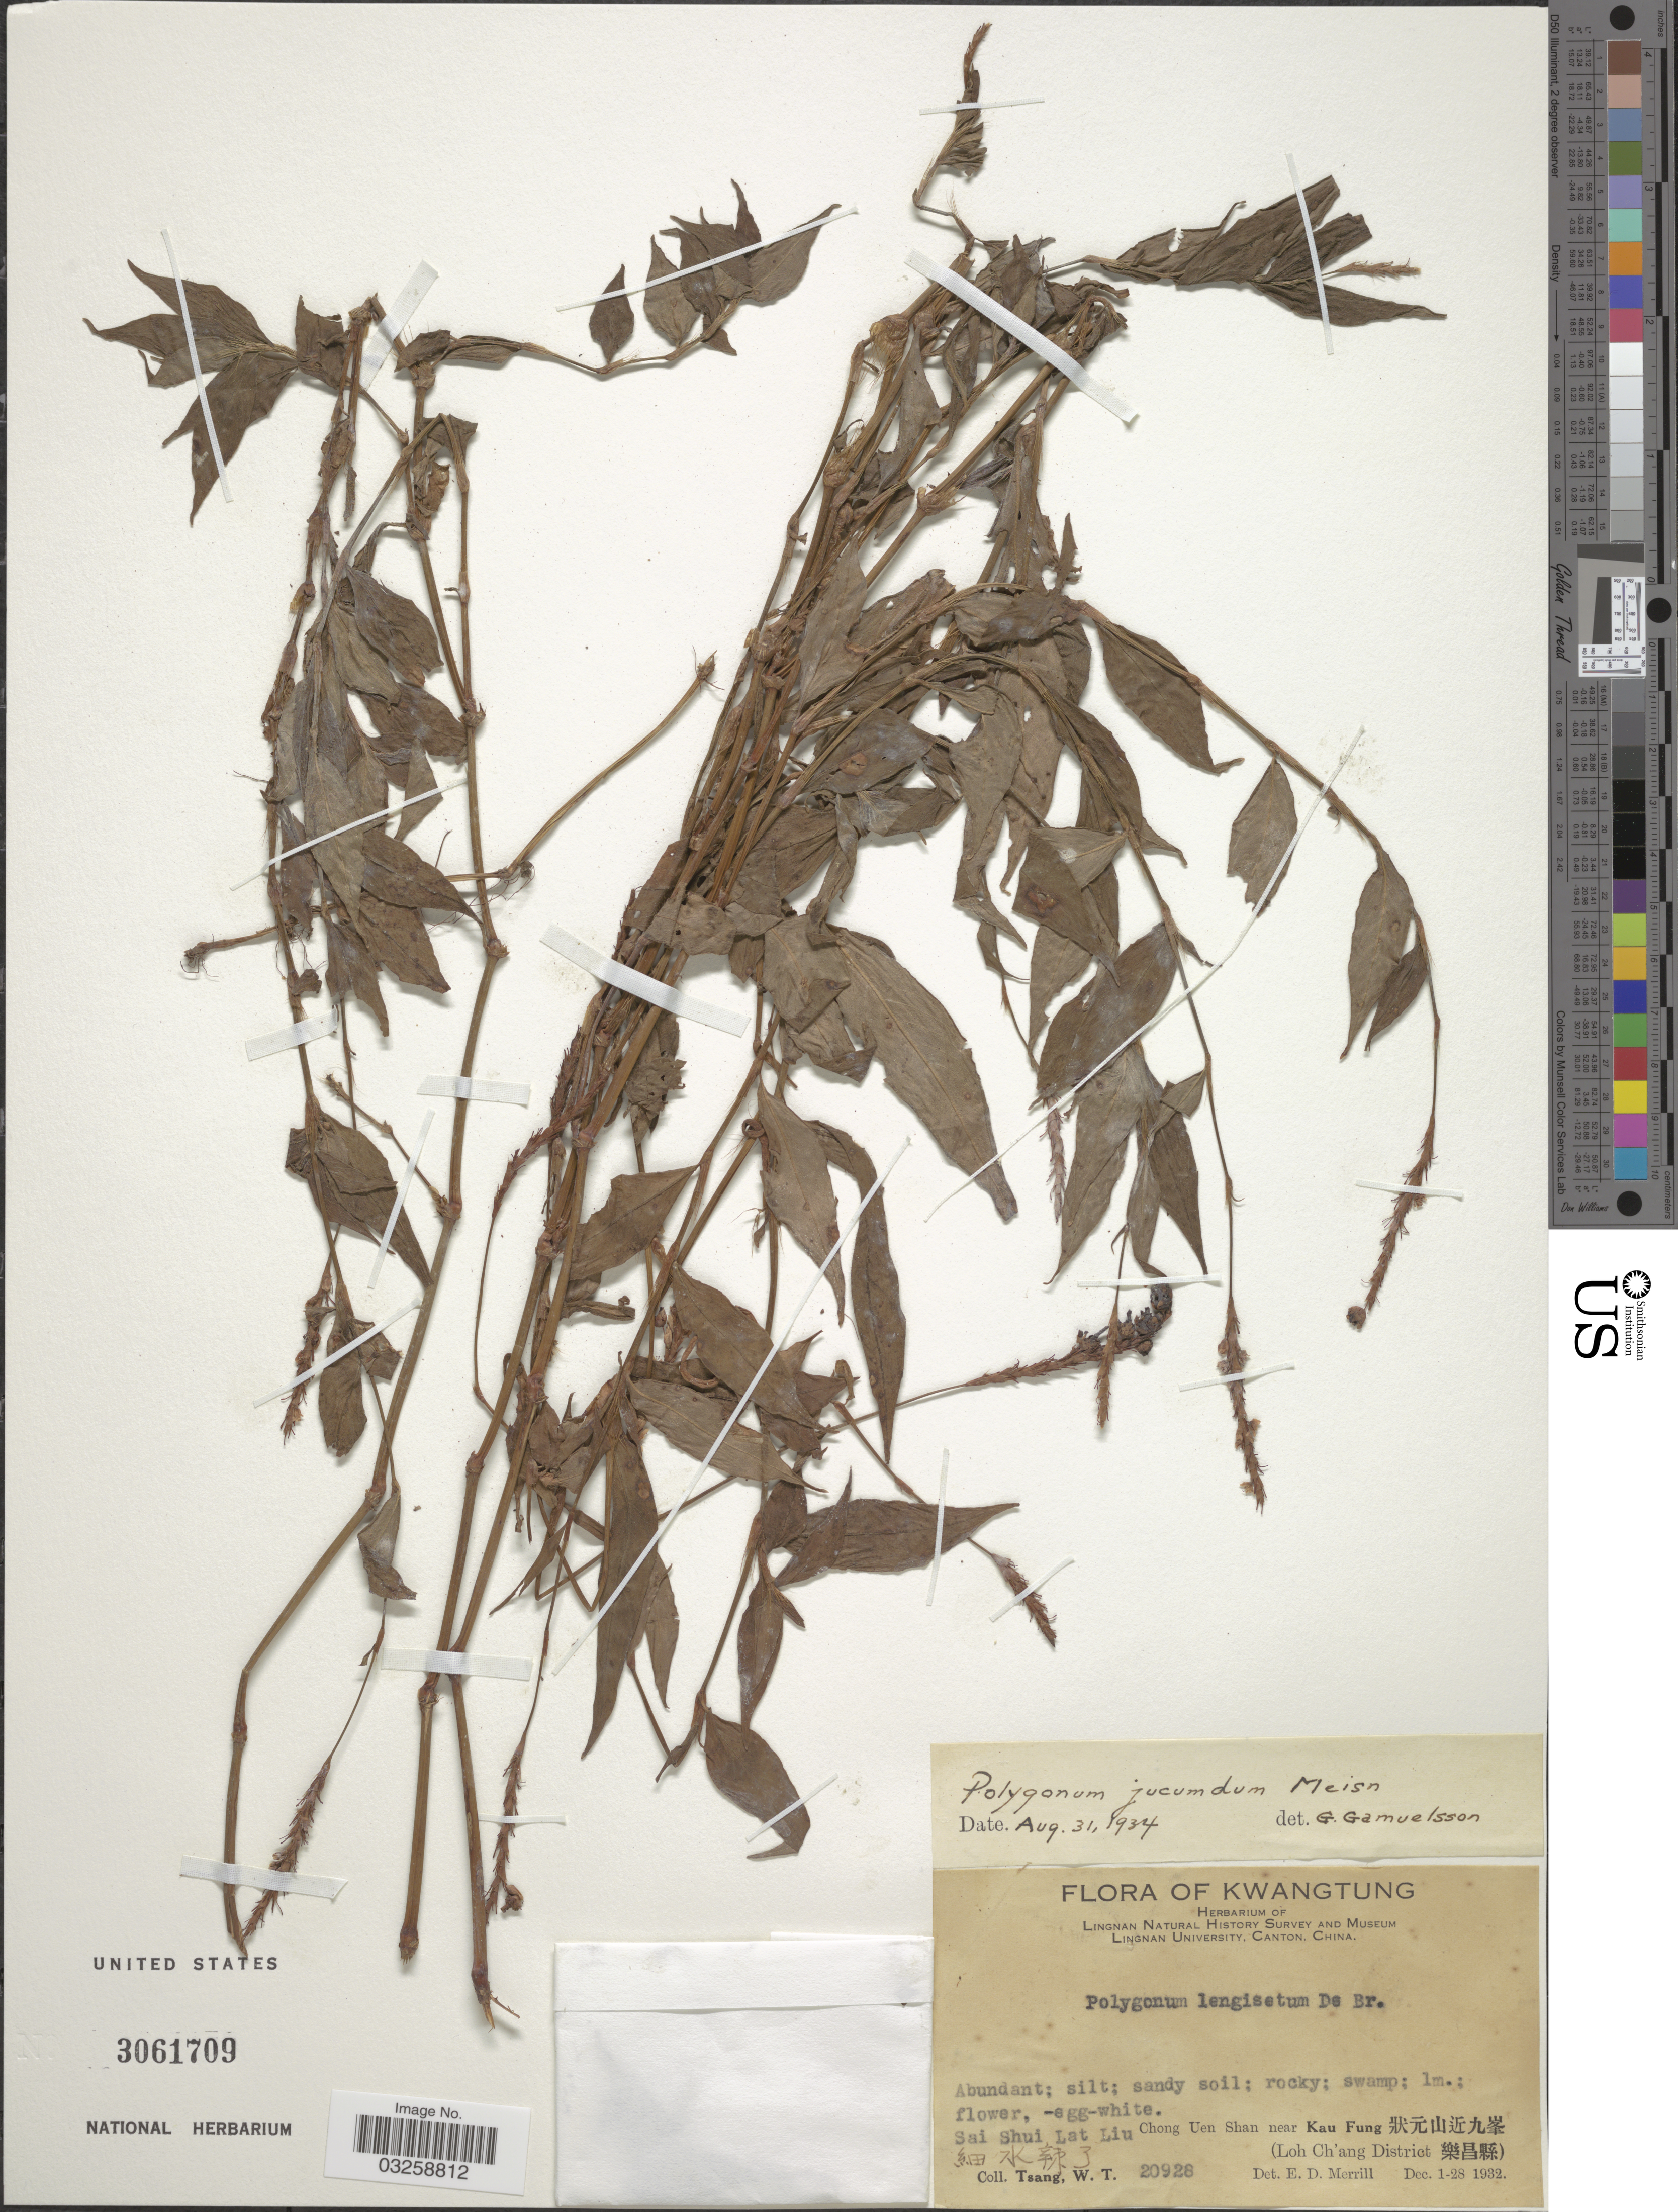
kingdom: Plantae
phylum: Tracheophyta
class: Magnoliopsida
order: Caryophyllales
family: Polygonaceae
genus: Polygonum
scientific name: Polygonum jucundum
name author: Meisn.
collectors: W. T. Tsang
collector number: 20928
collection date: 1932-12-01/1932-12-28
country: China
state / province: Guangdong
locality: Kwangtung. Sai Shui Lat Liu. Chong Uen Shan near Kau Fung. X. (Loh Ch'ang District X).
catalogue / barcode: US 3061709